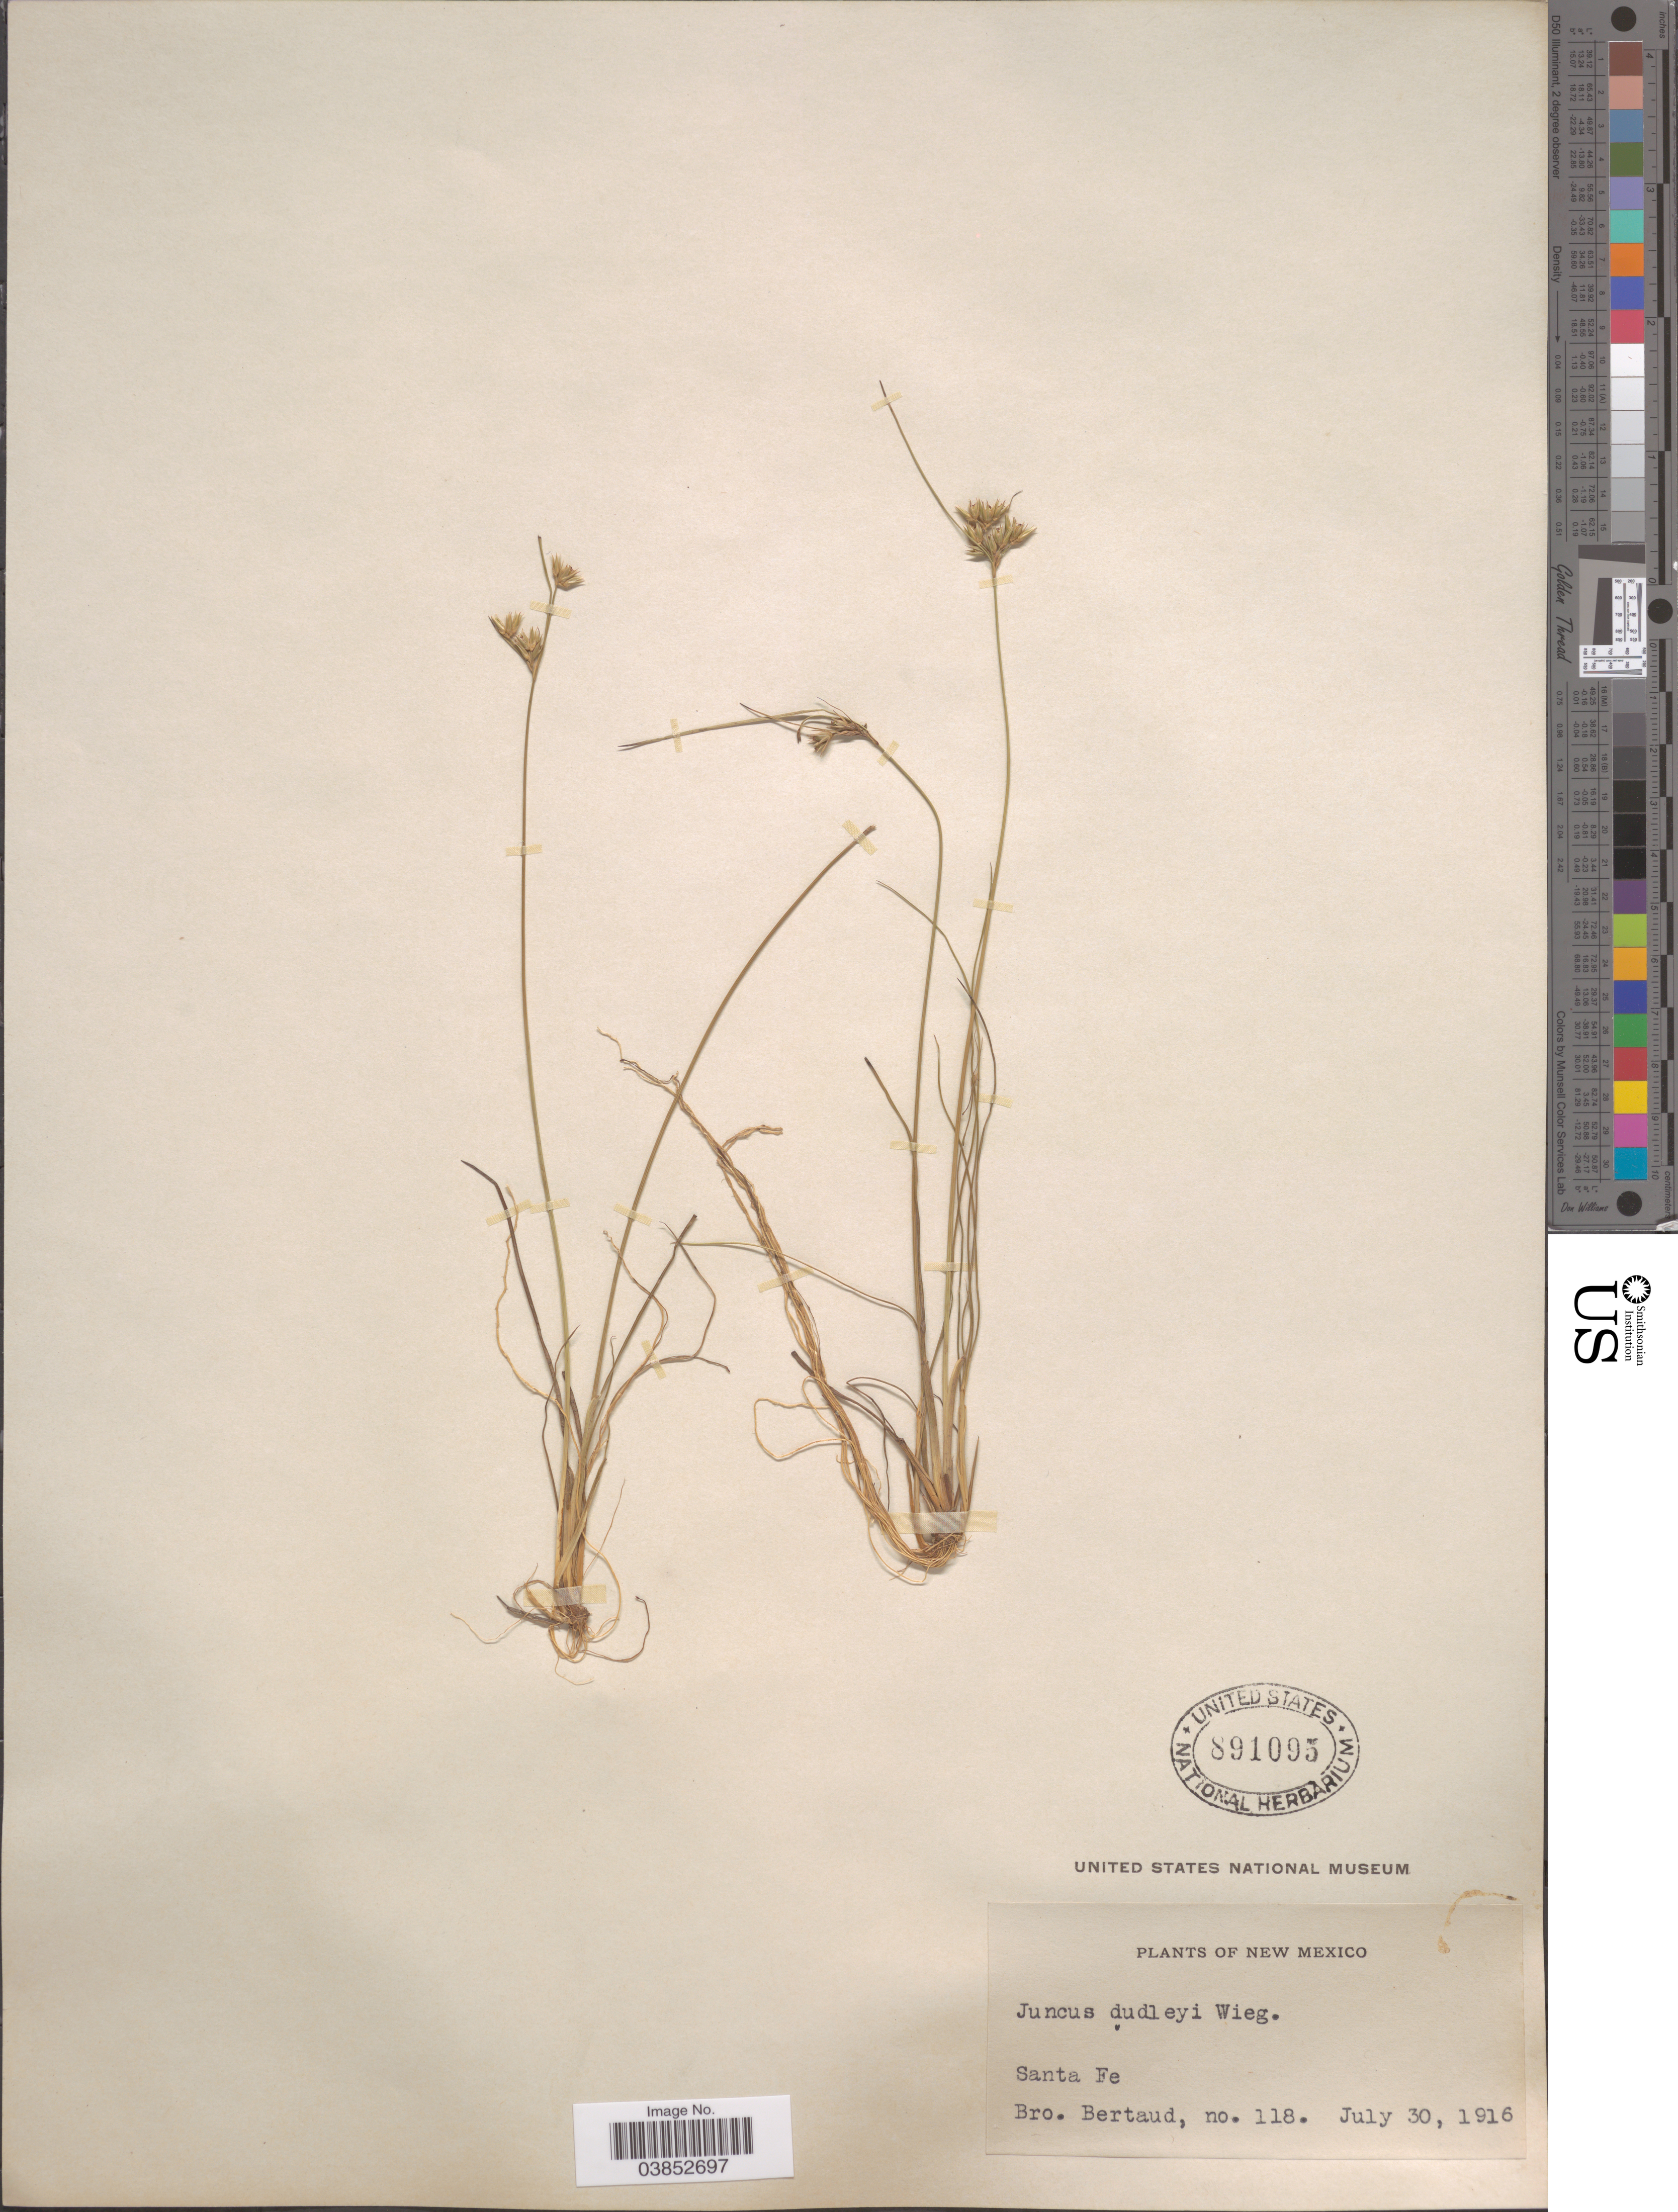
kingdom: Plantae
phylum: Tracheophyta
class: Liliopsida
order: Poales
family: Juncaceae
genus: Juncus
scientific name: Juncus dudleyi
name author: Wiegand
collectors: Bro. Bertaud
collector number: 118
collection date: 1916-07-30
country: United States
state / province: New Mexico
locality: Santa Fe.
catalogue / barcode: US 891095